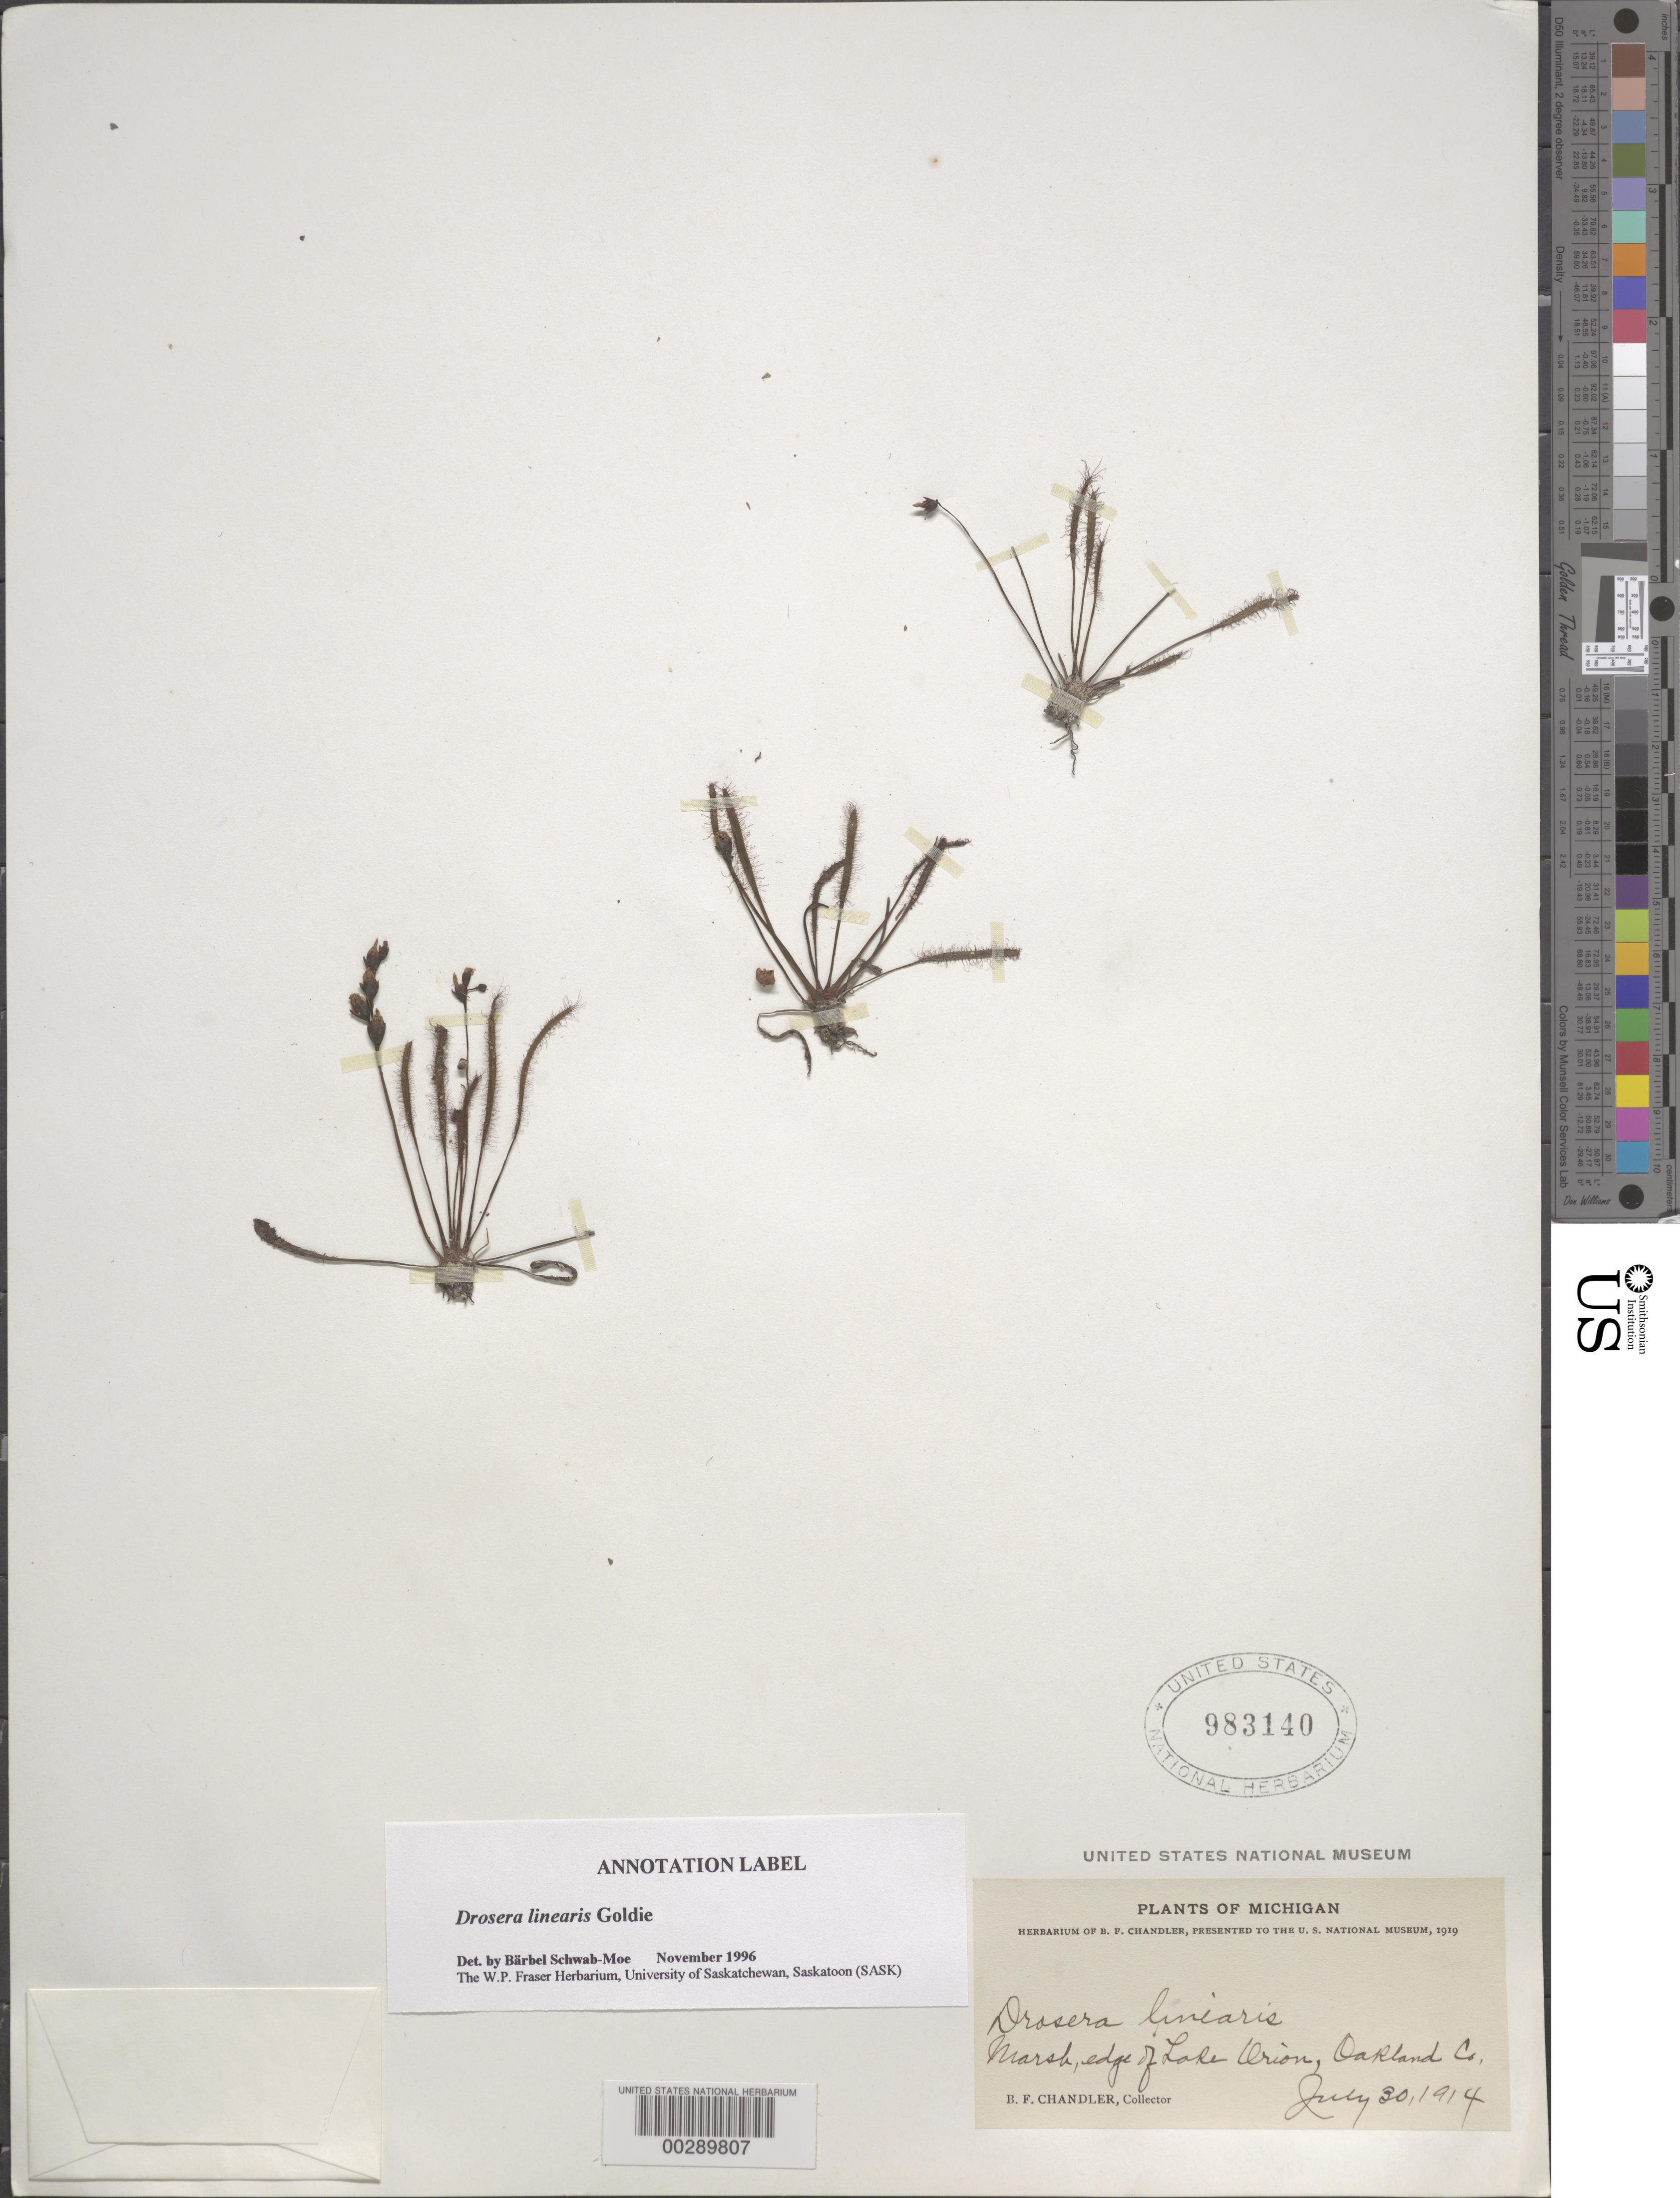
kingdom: Plantae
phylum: Tracheophyta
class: Magnoliopsida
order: Caryophyllales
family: Droseraceae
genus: Drosera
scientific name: Drosera linearis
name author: Goldie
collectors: B. F. Chandler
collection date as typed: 30 Jul 1914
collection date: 1914-07-30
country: United States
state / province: Michigan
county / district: Oakland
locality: Edge of lake orion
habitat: Marsh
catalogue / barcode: US 983140